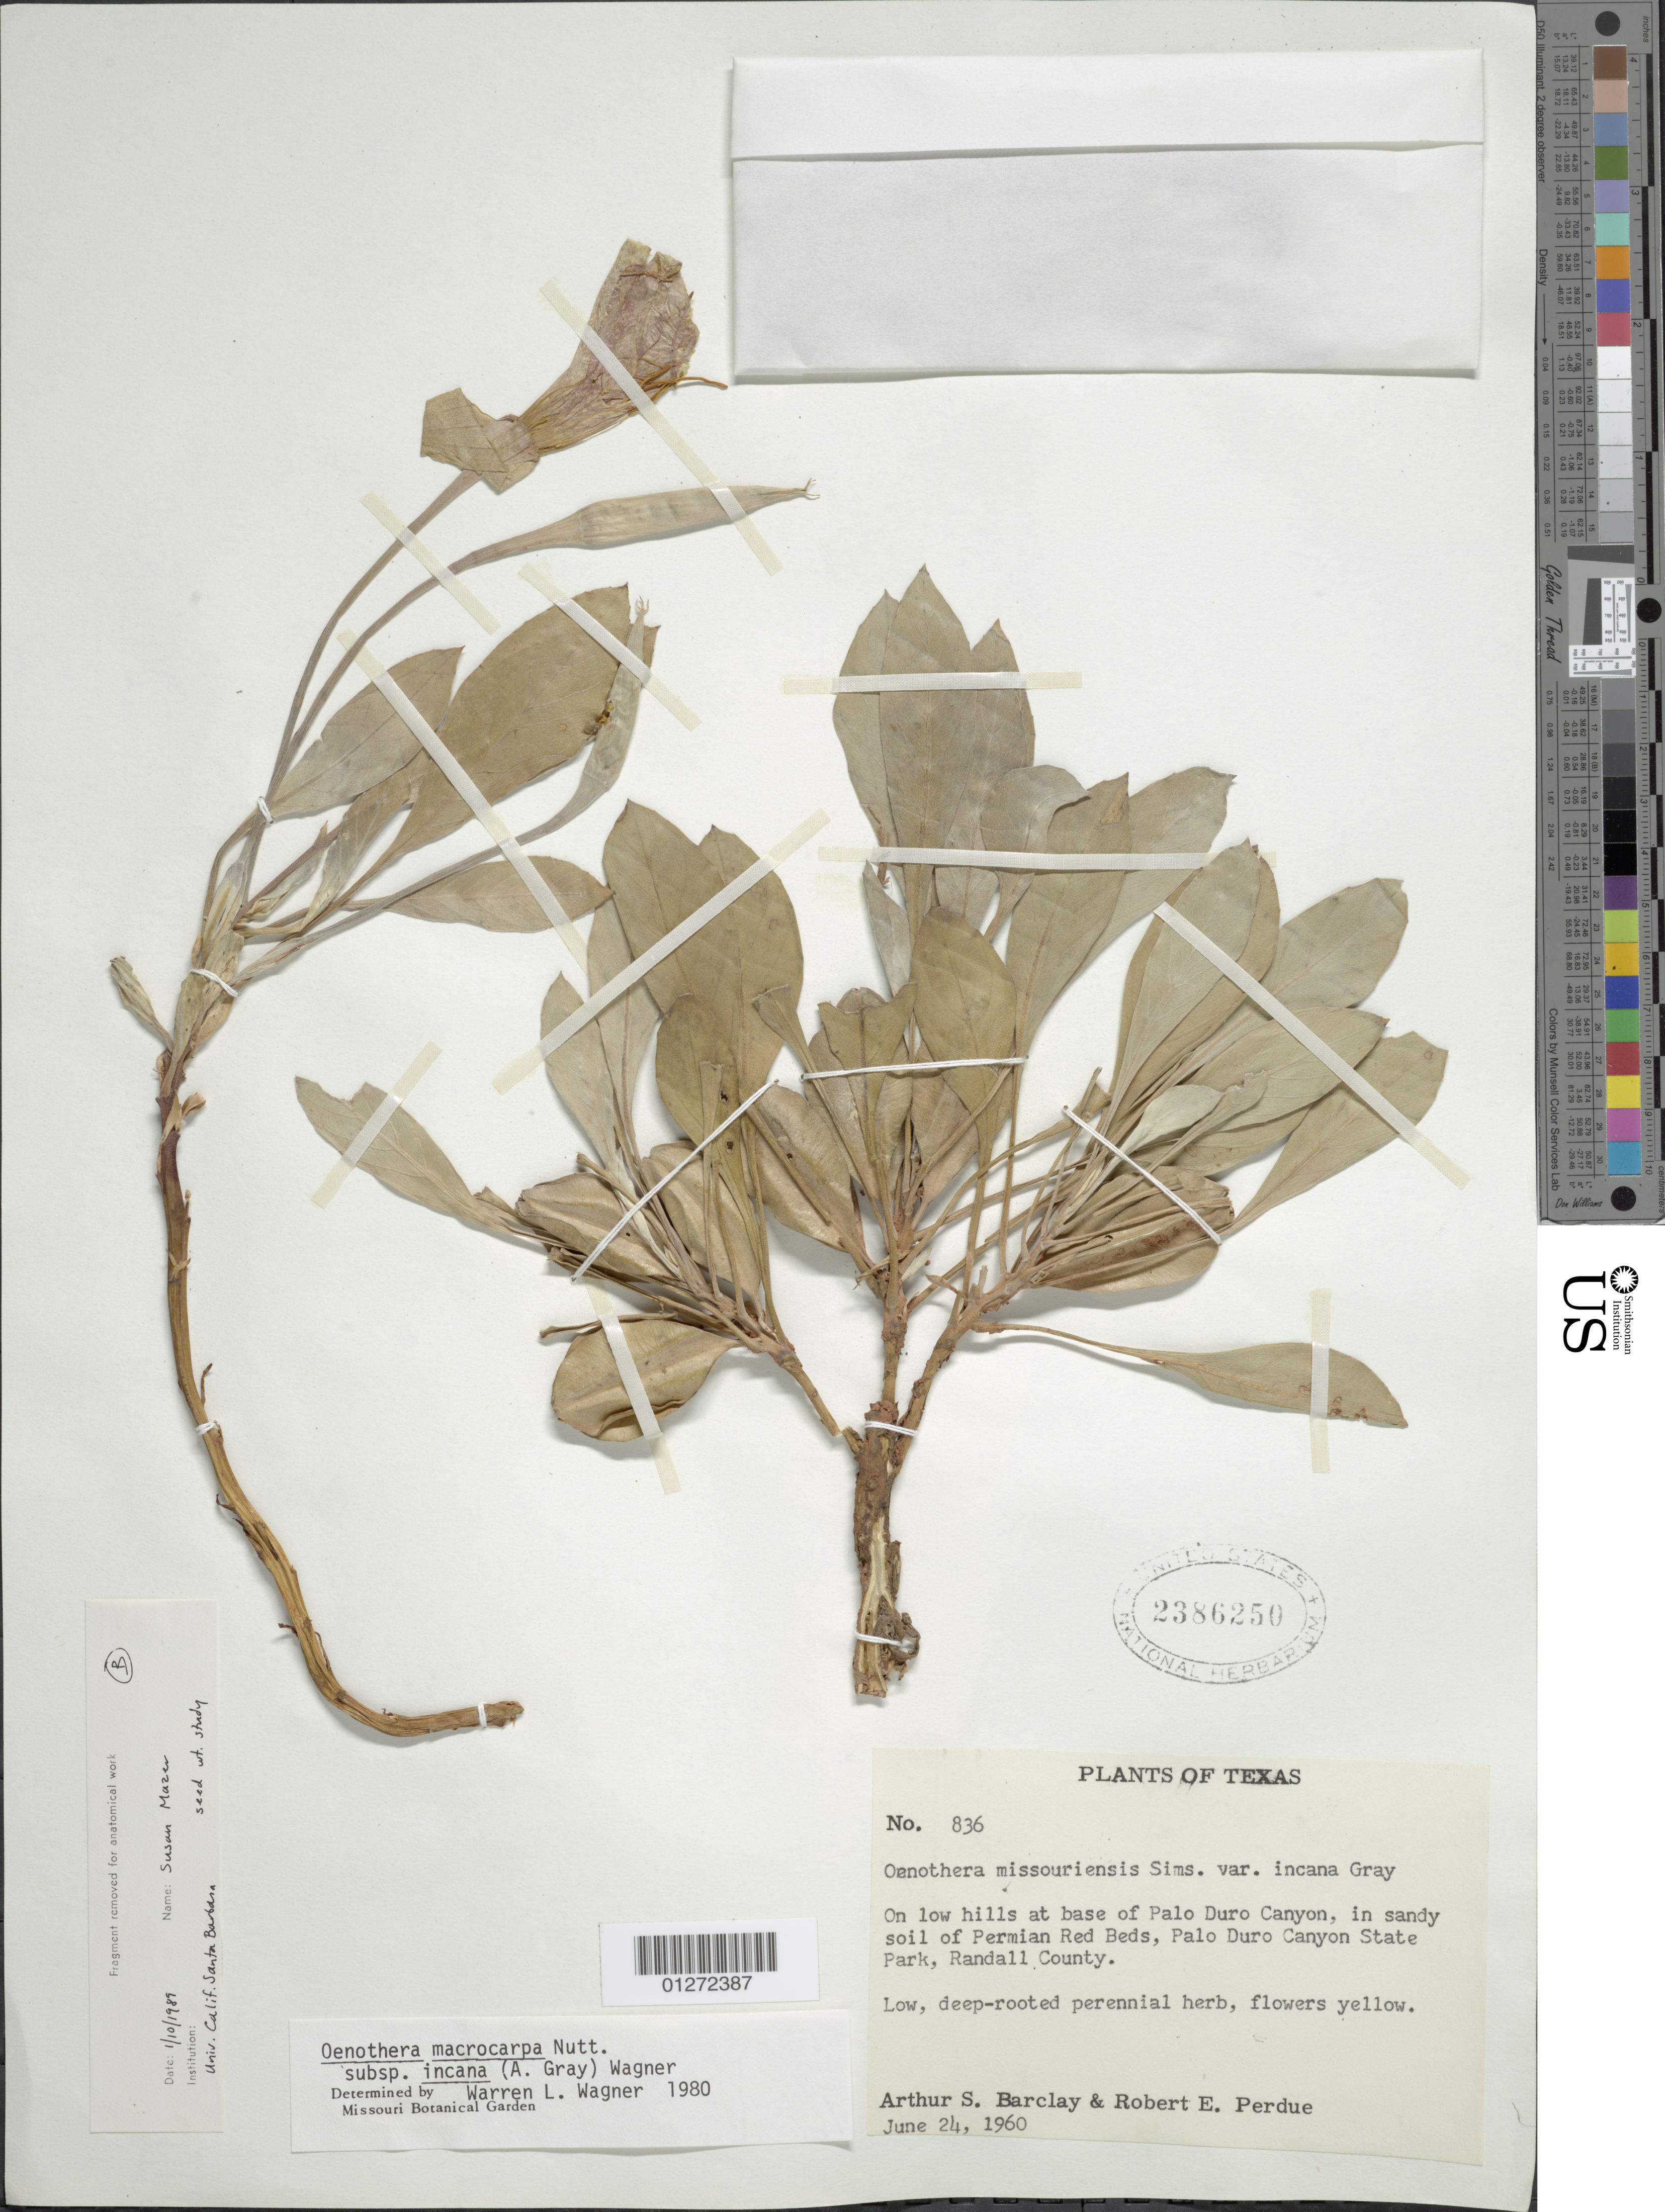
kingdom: Plantae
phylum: Tracheophyta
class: Magnoliopsida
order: Myrtales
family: Onagraceae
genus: Oenothera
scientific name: Oenothera macrocarpa subsp. incana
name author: (A. Gray) W.L. Wagner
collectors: A. S. Barclay & R. E. Perdue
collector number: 836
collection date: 1960-06-24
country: United States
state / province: Texas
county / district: Randall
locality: Base of Palo Duro Canyon.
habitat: sandy soil.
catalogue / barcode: US 2386250